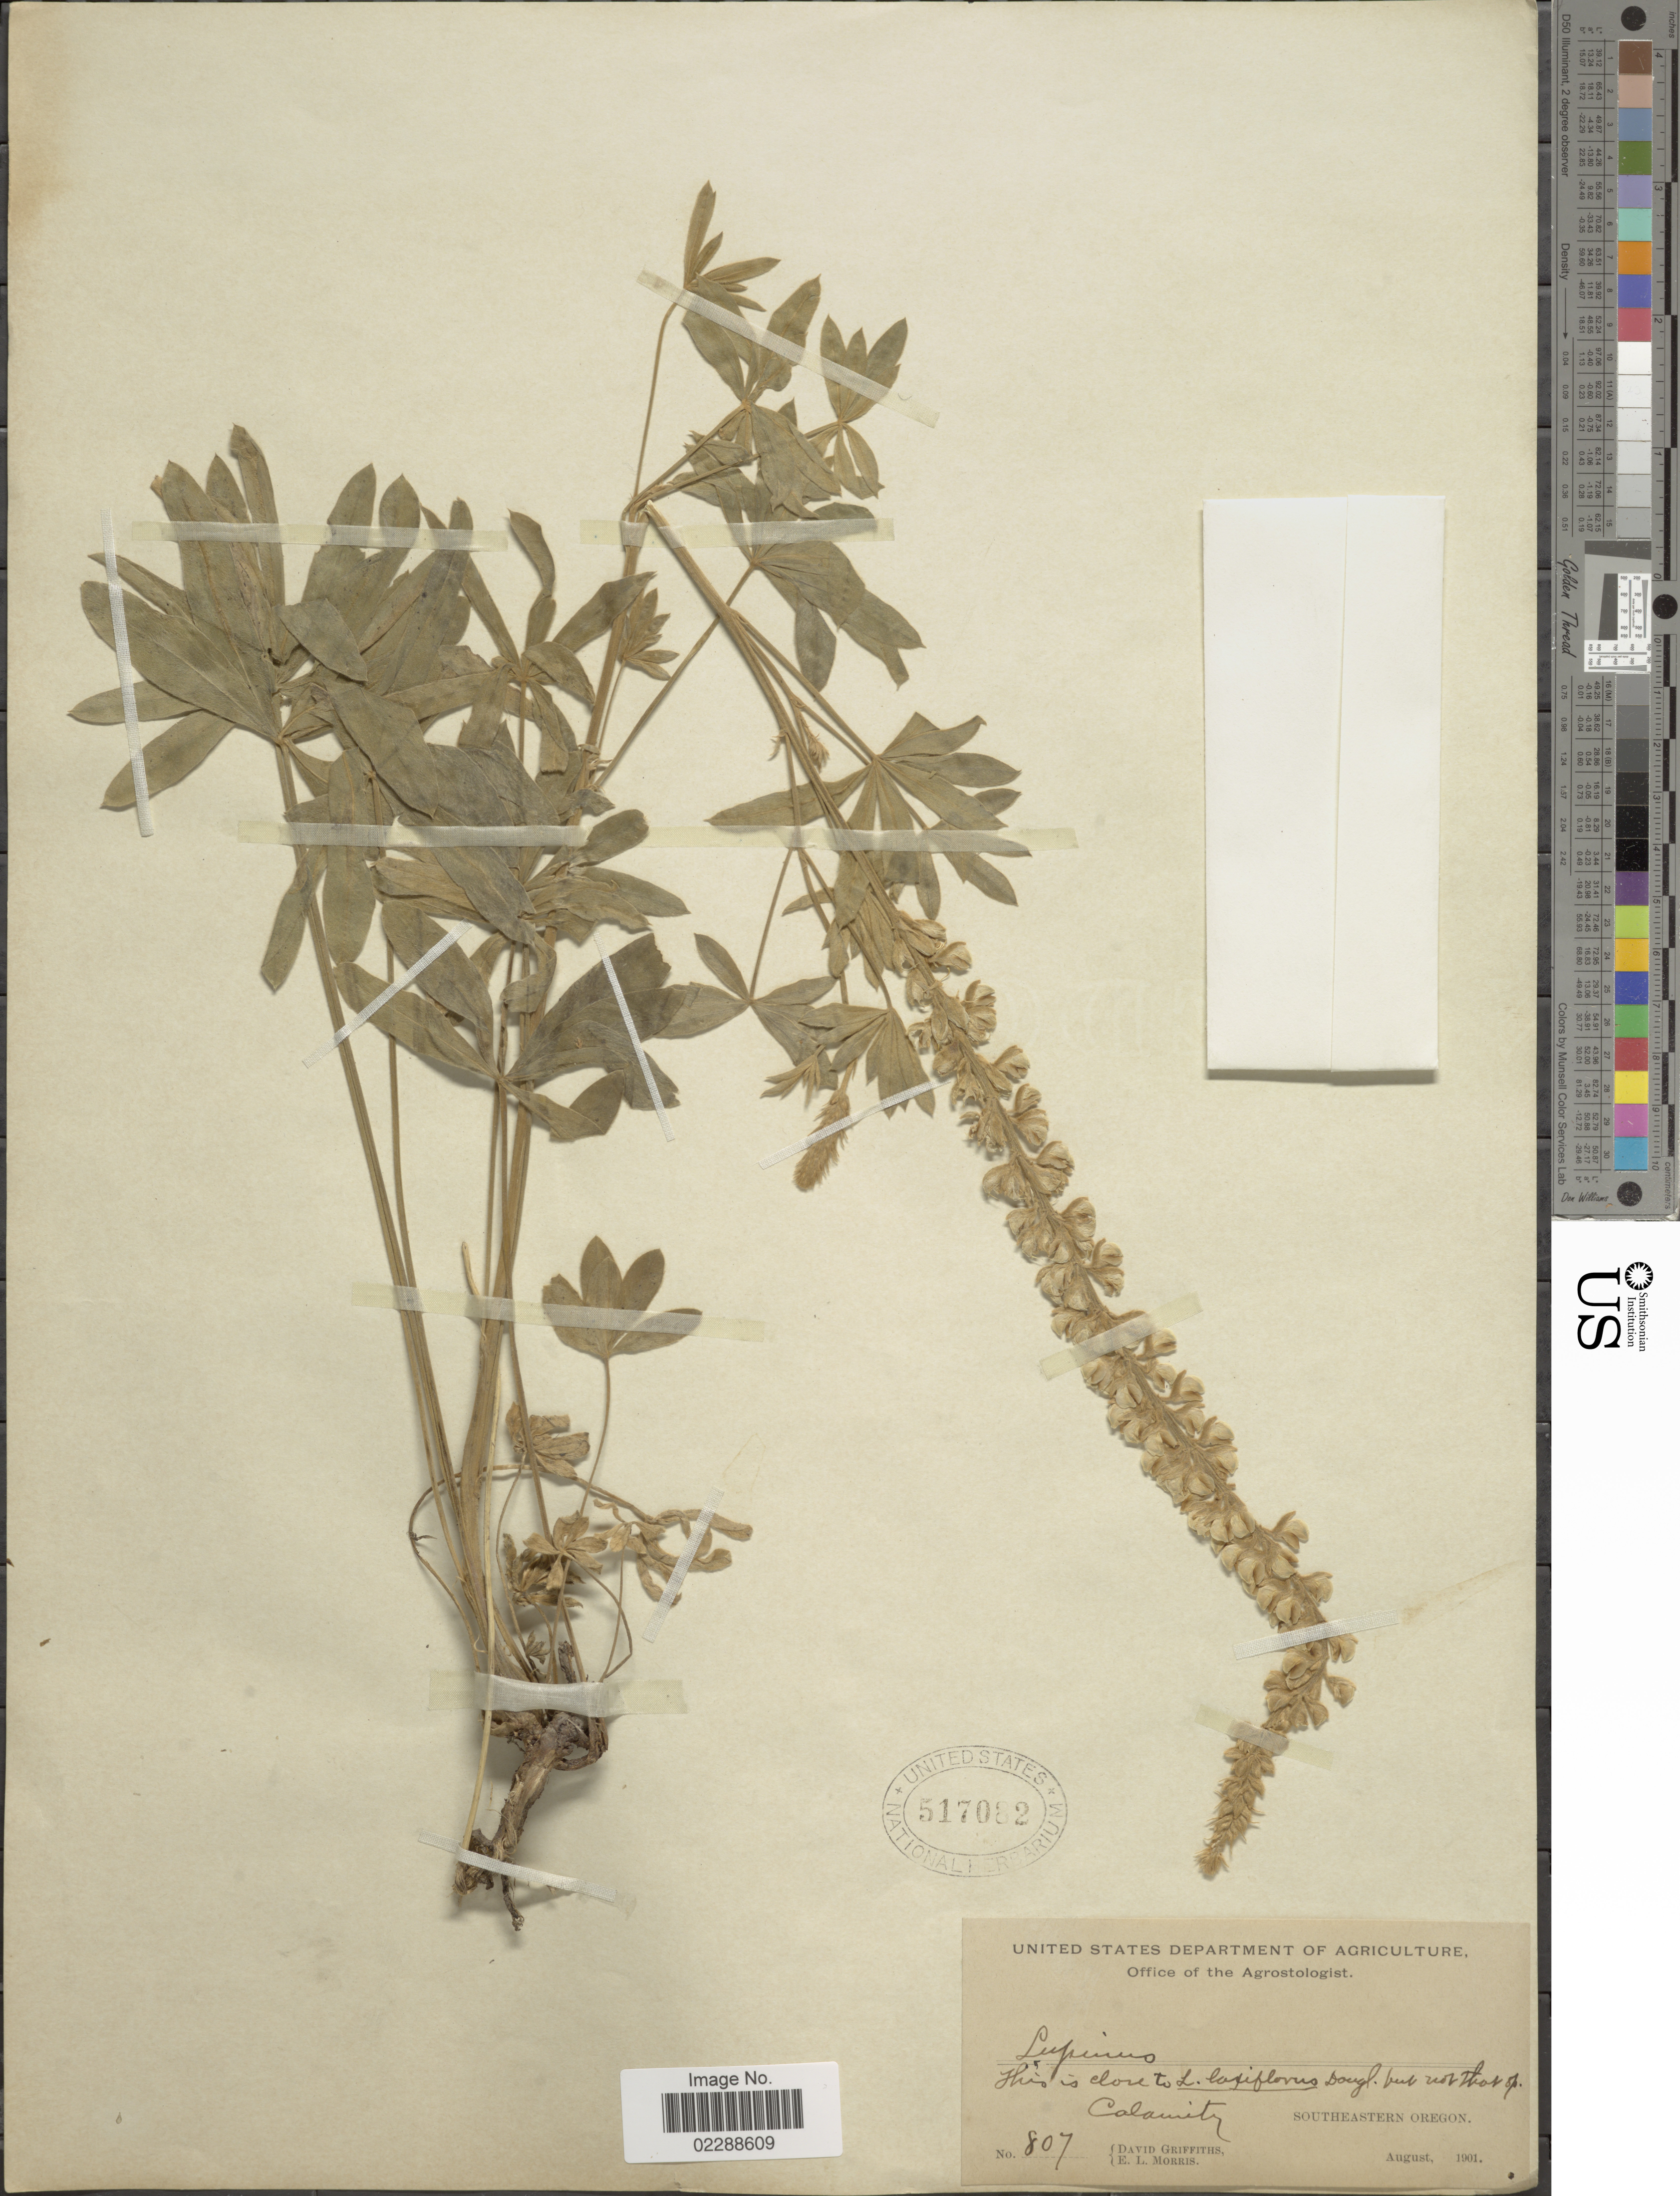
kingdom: Plantae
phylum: Tracheophyta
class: Magnoliopsida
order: Fabales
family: Fabaceae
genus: Lupinus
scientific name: Lupinus sp.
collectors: D. Griffiths & E. Morris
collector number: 807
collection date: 1901-08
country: United States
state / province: Oregon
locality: Calamity, Southeastern Oregon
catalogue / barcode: US 517082